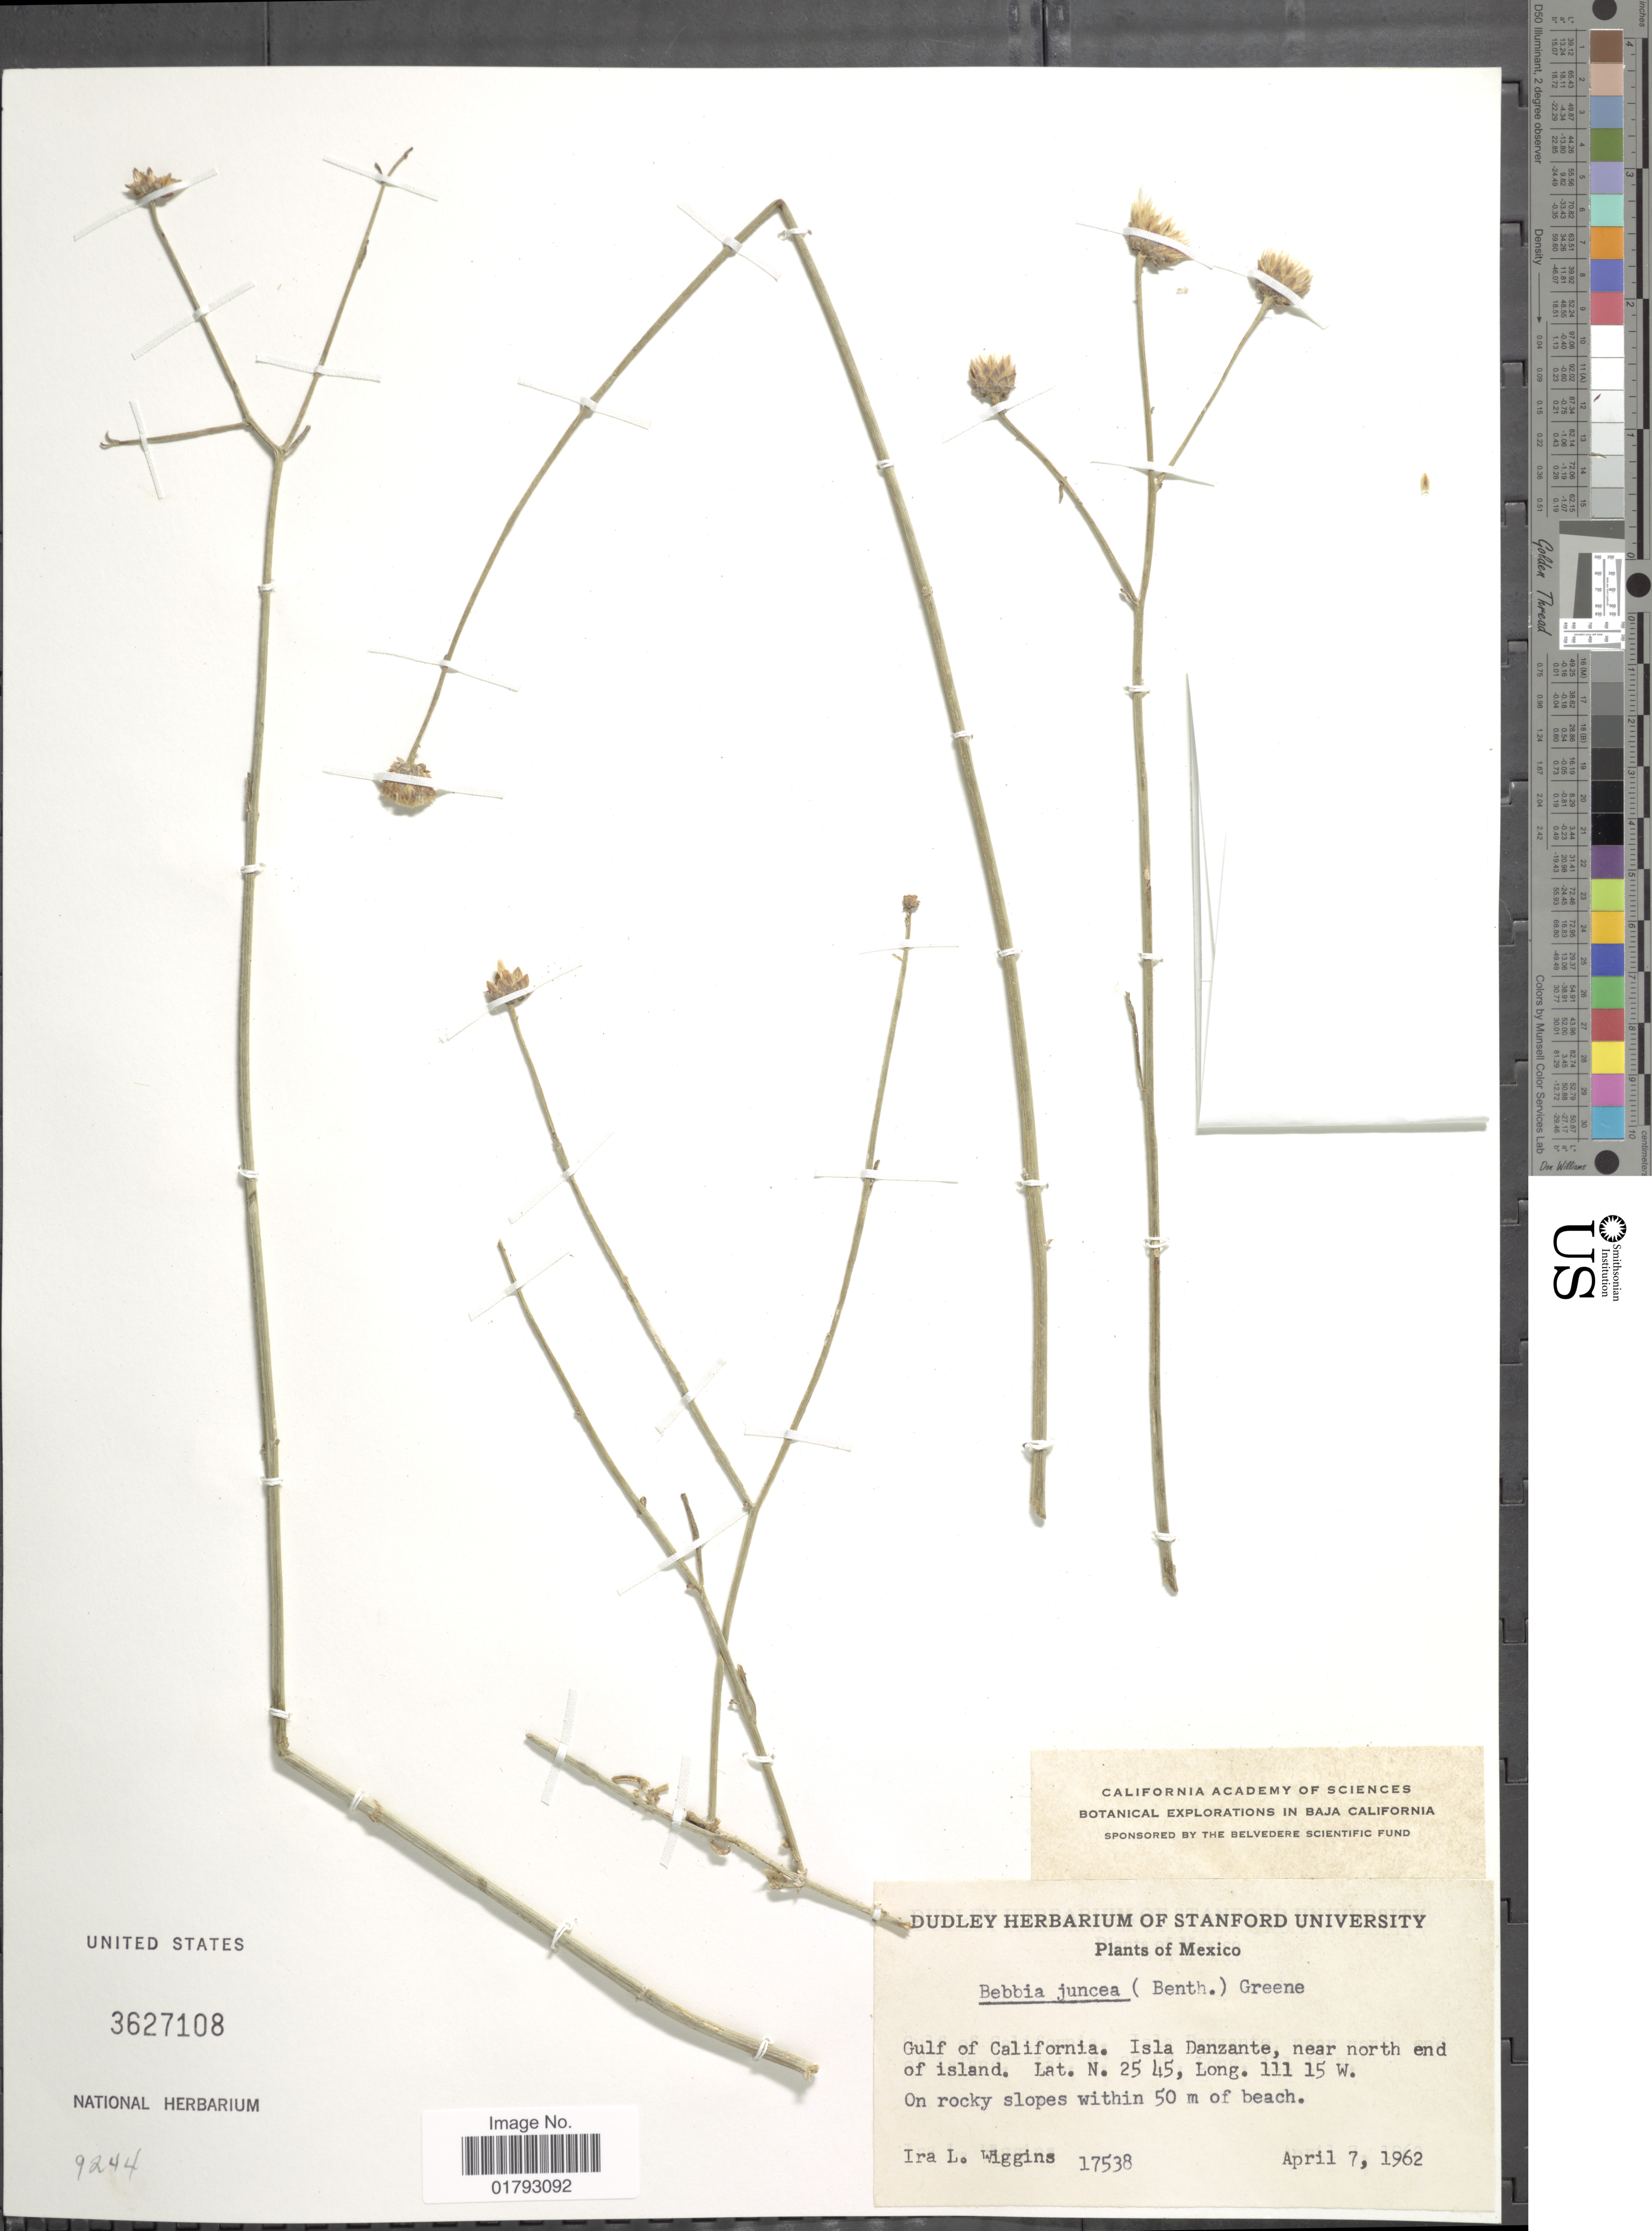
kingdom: Plantae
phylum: Tracheophyta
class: Magnoliopsida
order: Asterales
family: Asteraceae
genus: Bebbia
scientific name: Bebbia juncea var. juncea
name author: (Benth.) Greene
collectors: I. L. Wiggins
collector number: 17538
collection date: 1962-04-07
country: Mexico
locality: Mexico. Gulf of California. Isla Dazante, near north end of island.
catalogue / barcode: US 3627108